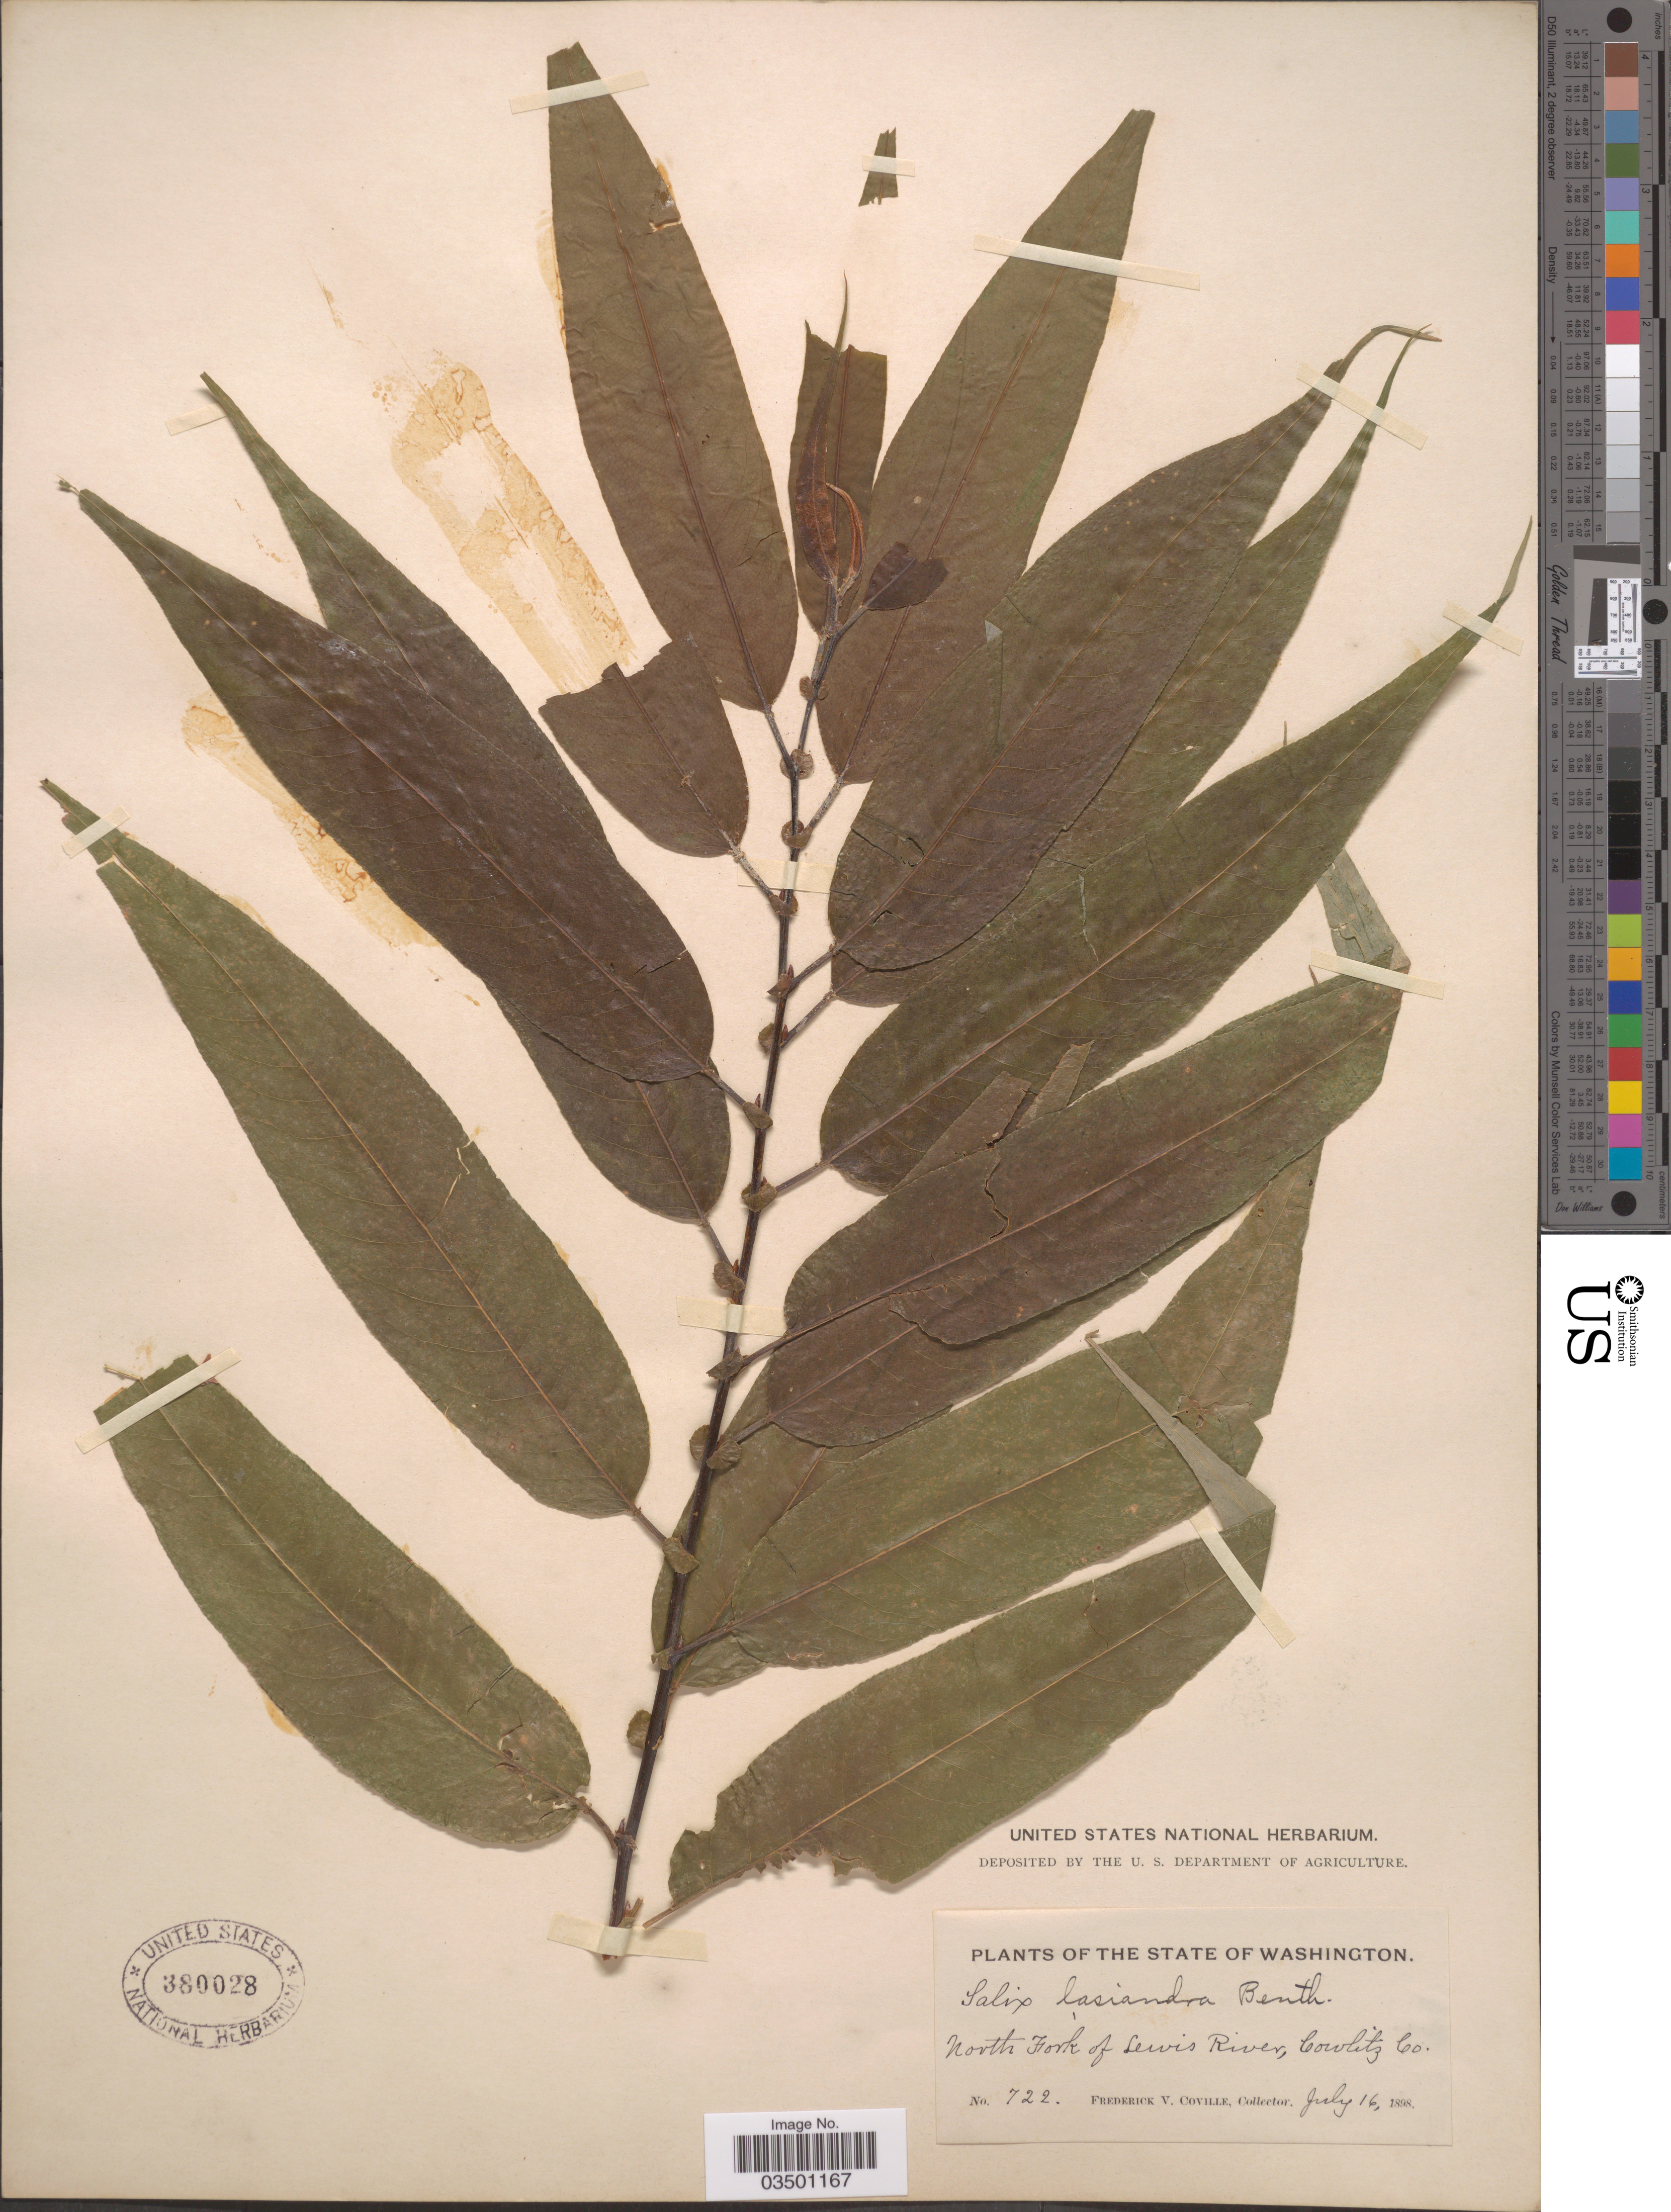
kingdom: Plantae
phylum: Tracheophyta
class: Magnoliopsida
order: Malpighiales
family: Salicaceae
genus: Salix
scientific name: Salix lasiandra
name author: Benth.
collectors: F. V. Coville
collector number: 722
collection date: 1898-07-16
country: United States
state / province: Washington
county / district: Cowlitz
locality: North Fork of Lewis River, Cowlitz Co.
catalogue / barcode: US 380028